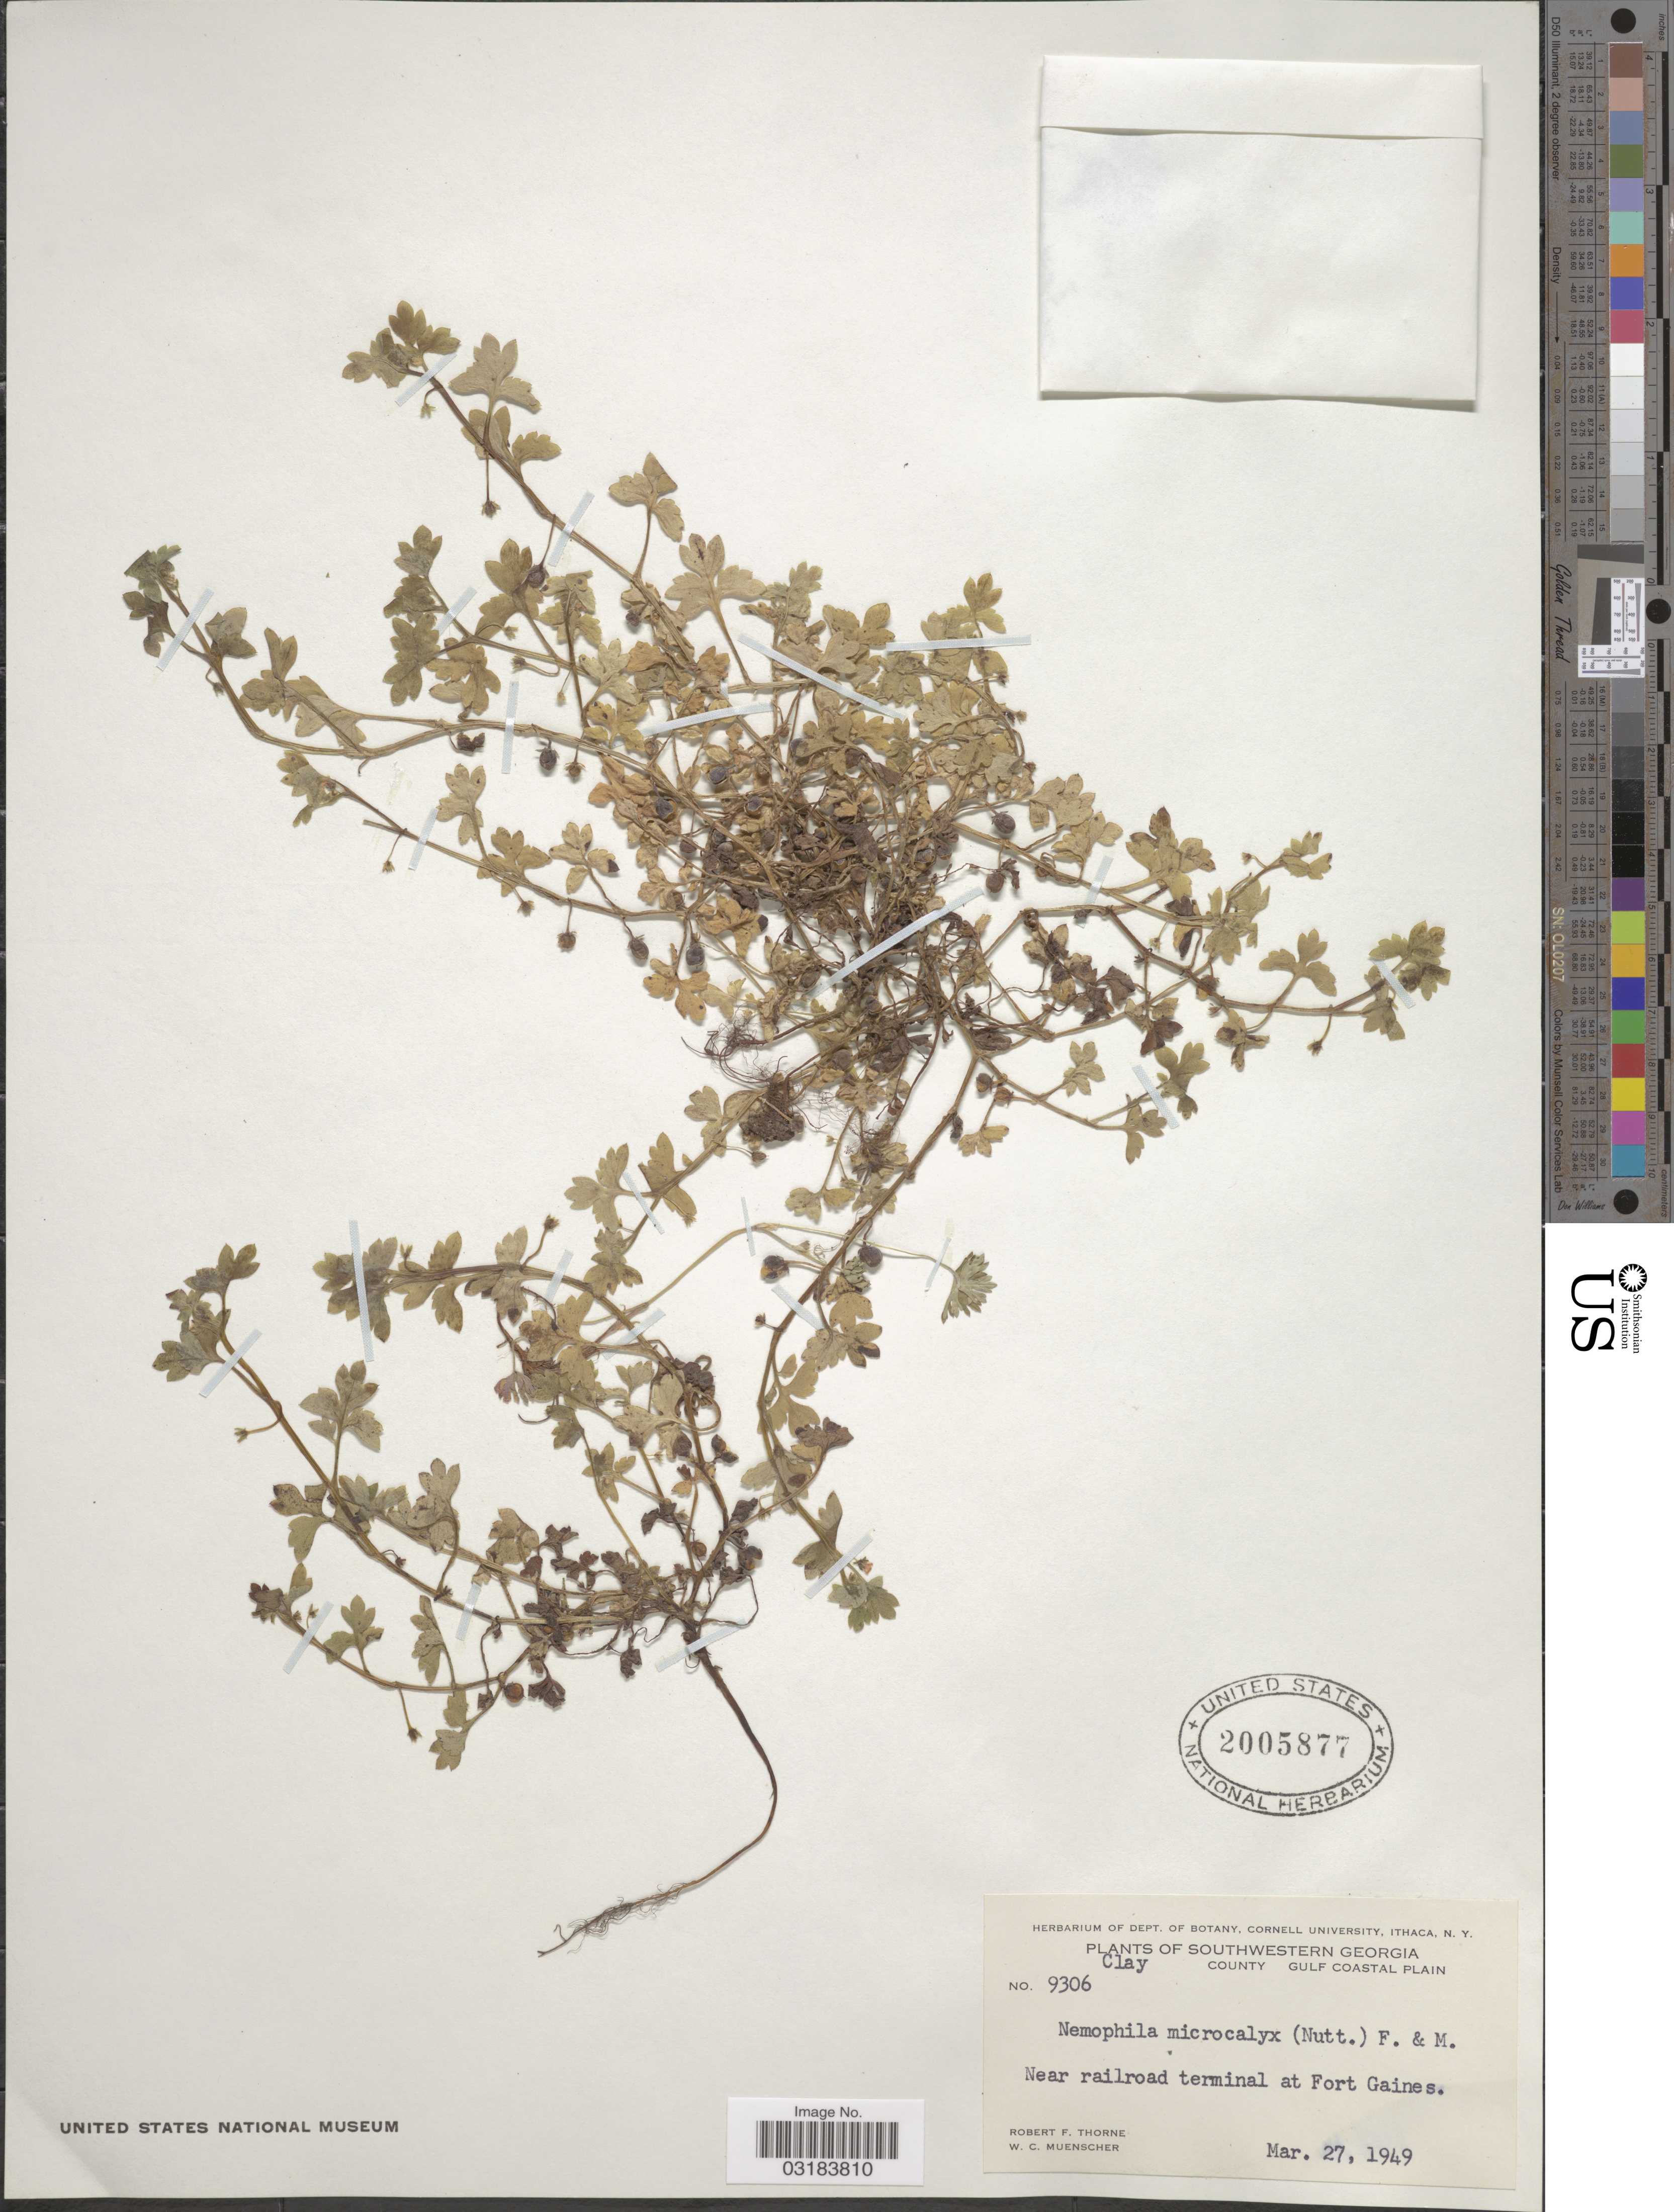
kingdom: Plantae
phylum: Tracheophyta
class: Magnoliopsida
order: Boraginales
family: Hydrophyllaceae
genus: Nemophila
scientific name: Nemophila microcalyx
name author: (Nutt.) Fisch. & C.A. Mey.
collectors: R. F. Thorne & W. Muenscher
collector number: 9306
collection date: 1949-03-27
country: United States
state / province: Georgia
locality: Southwestern Georgia. Clay County. Gulf Coastal Plain. Near railroad terminal at Fort Gaines.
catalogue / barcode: US 2005877